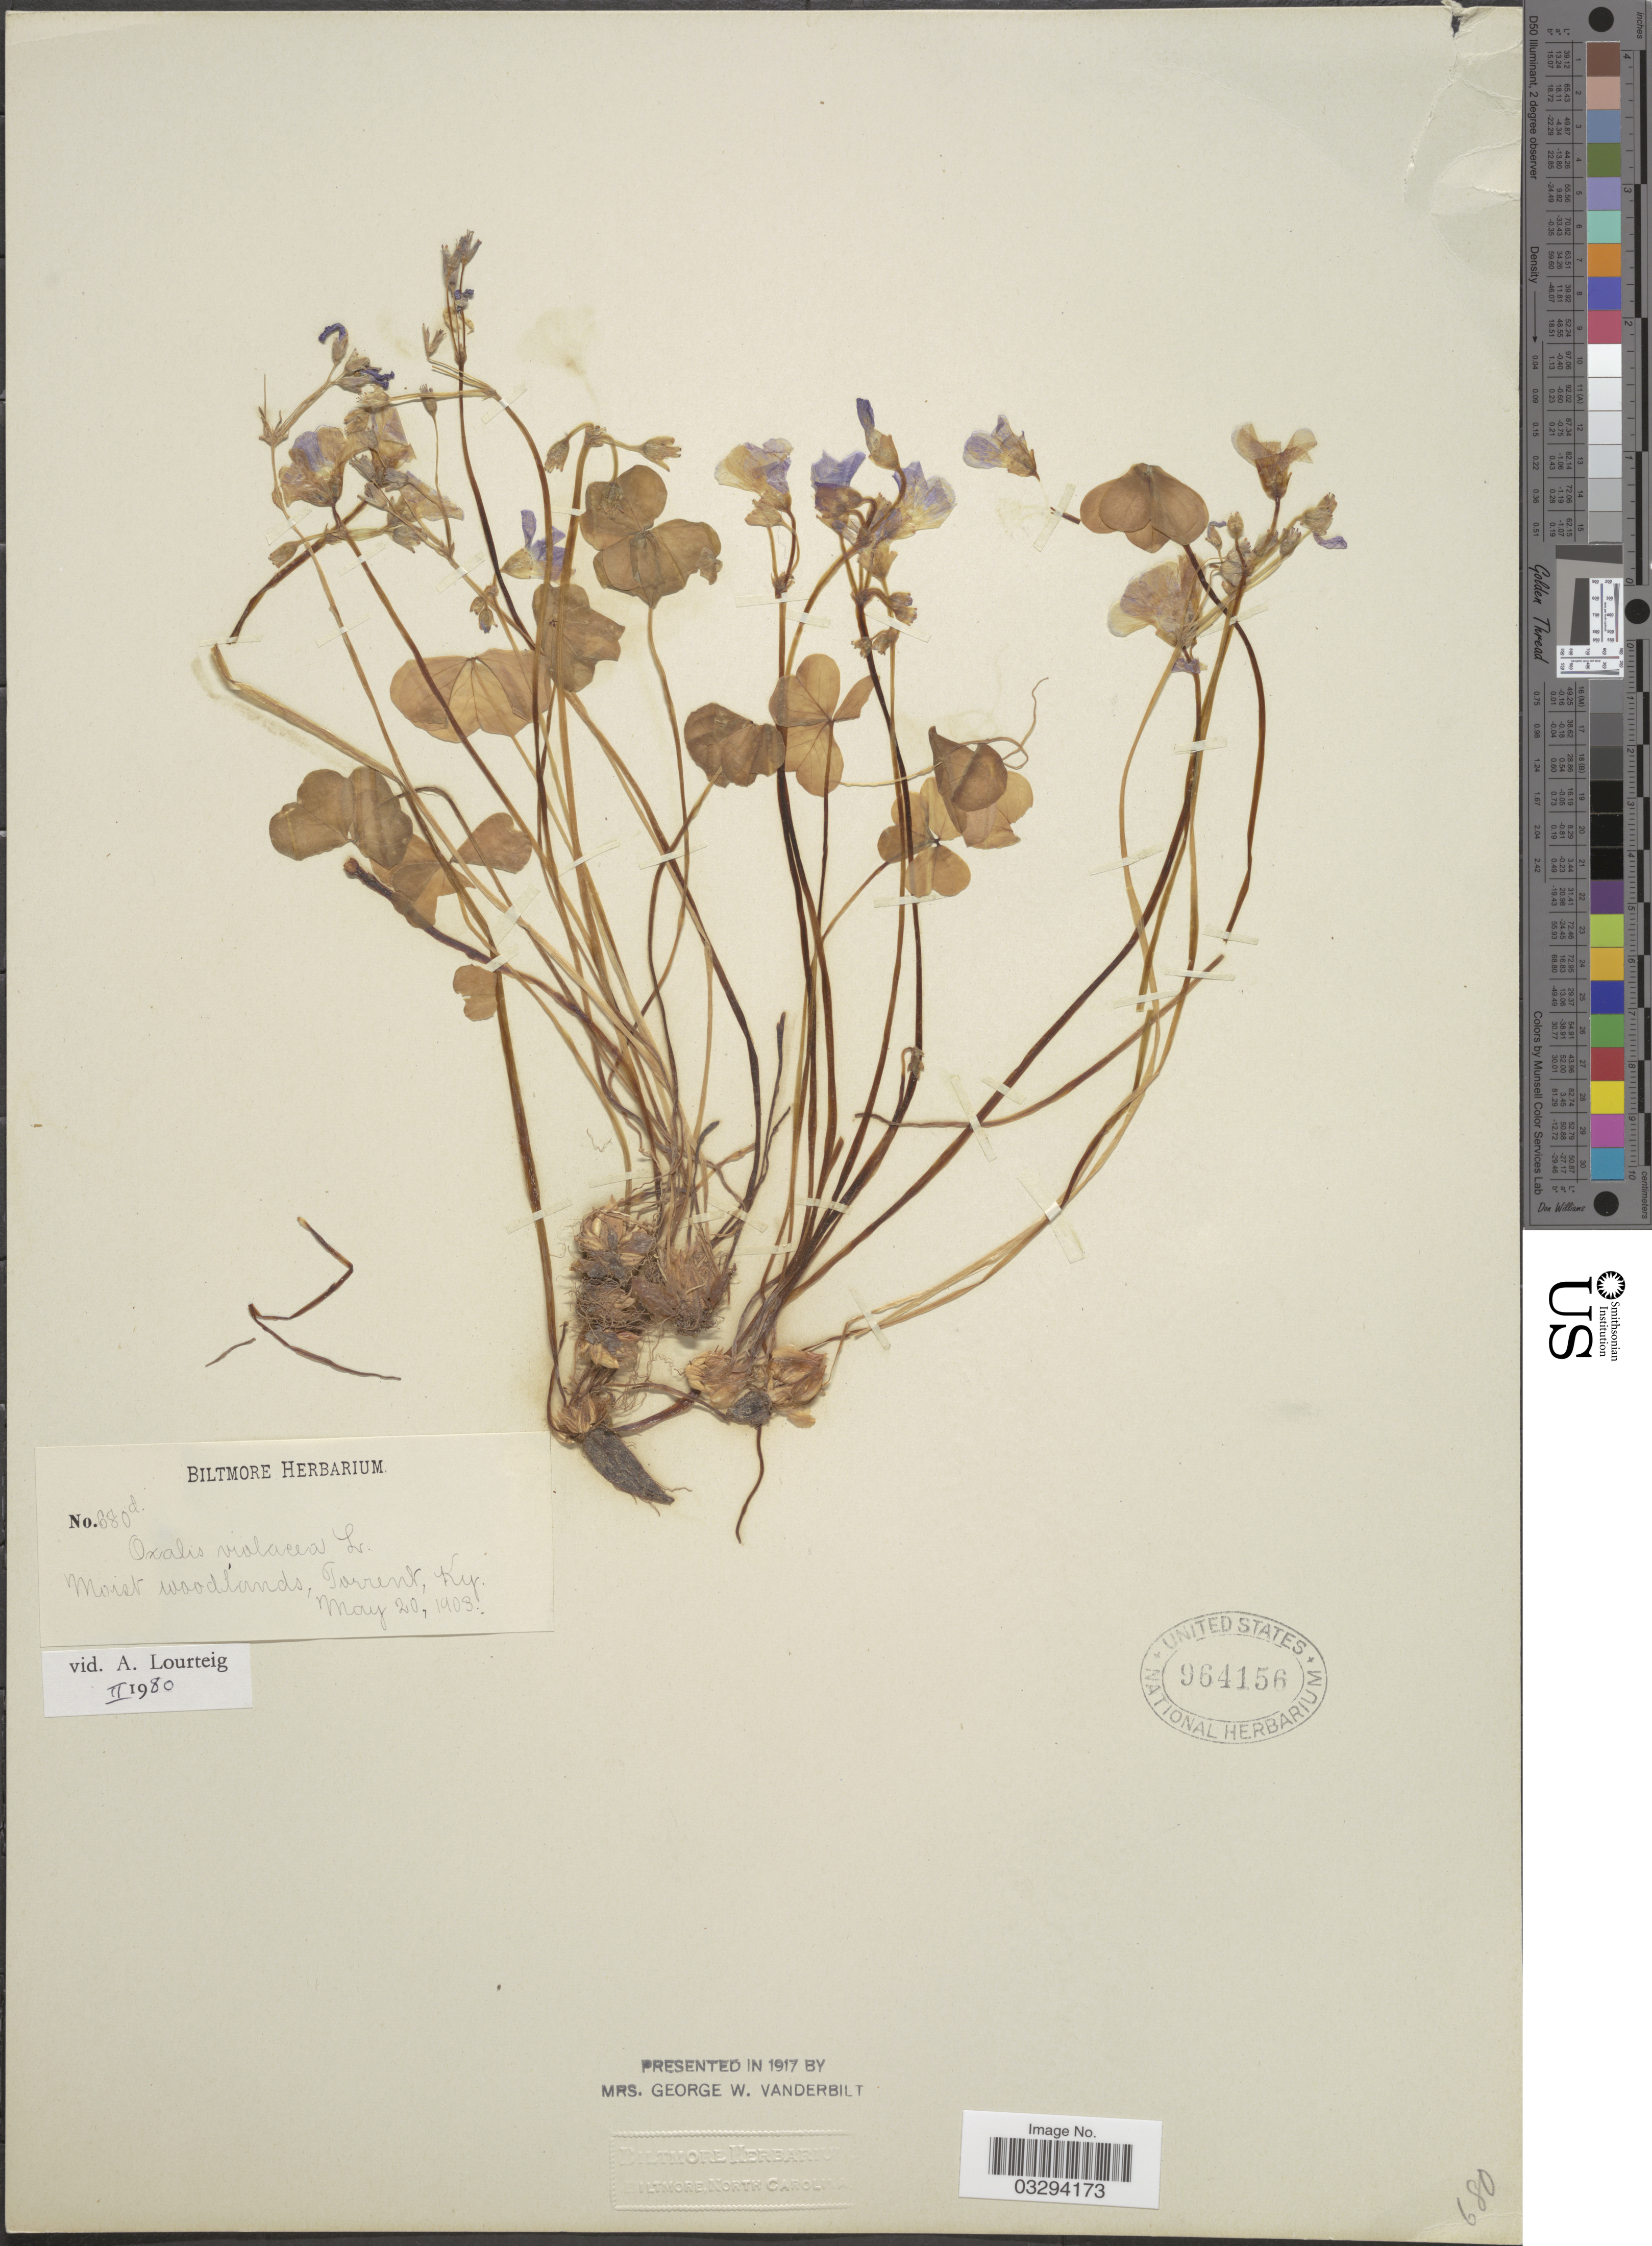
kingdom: Plantae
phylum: Tracheophyta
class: Magnoliopsida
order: Oxalidales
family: Oxalidaceae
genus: Oxalis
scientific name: Oxalis violacea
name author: L.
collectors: ex herb. Biltmore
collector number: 680d.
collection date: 1903-05-20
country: United States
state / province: Kentucky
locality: Torrent.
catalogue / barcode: US 964156